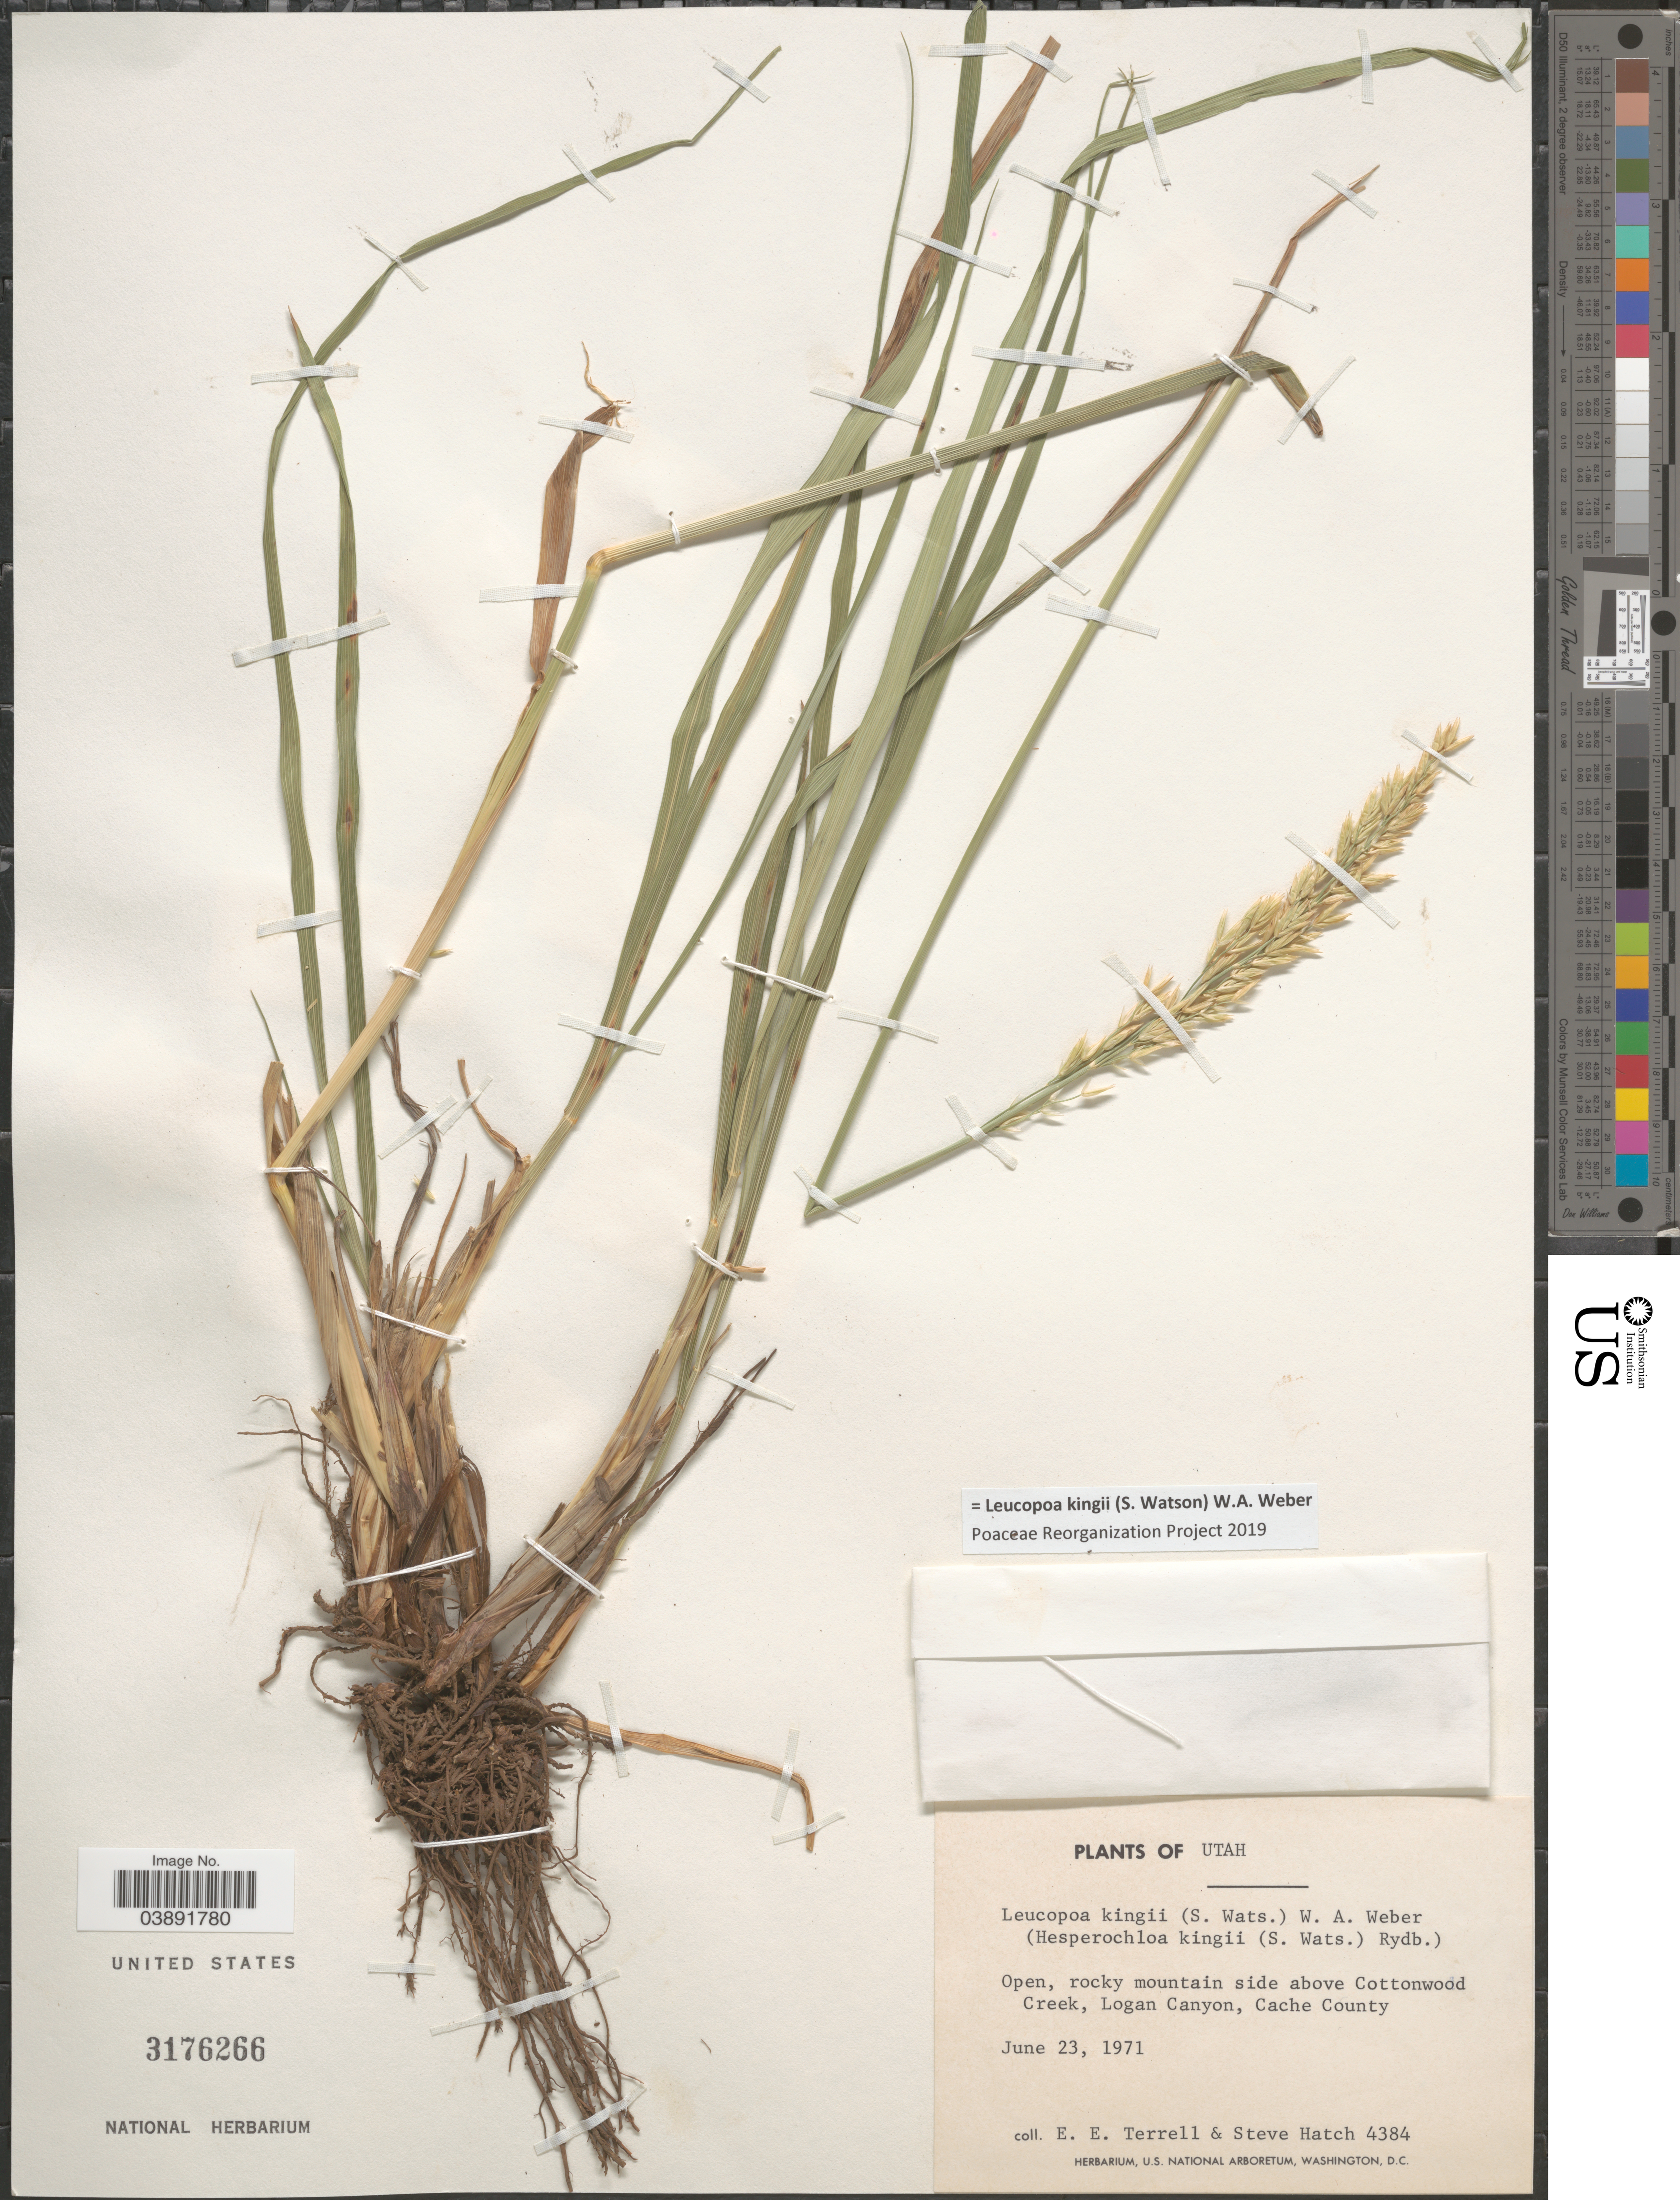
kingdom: Plantae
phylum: Tracheophyta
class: Liliopsida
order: Poales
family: Poaceae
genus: Hesperochloa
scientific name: Hesperochloa kingii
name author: (S. Watson) Rydb.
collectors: E. E. Terrell & S. Hatch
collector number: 4384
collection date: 1971-06-23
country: United States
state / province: Utah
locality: Open, rocky mountain side above Cottonwood Creek, Logan Canyon, Cache County.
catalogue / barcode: US 3176266